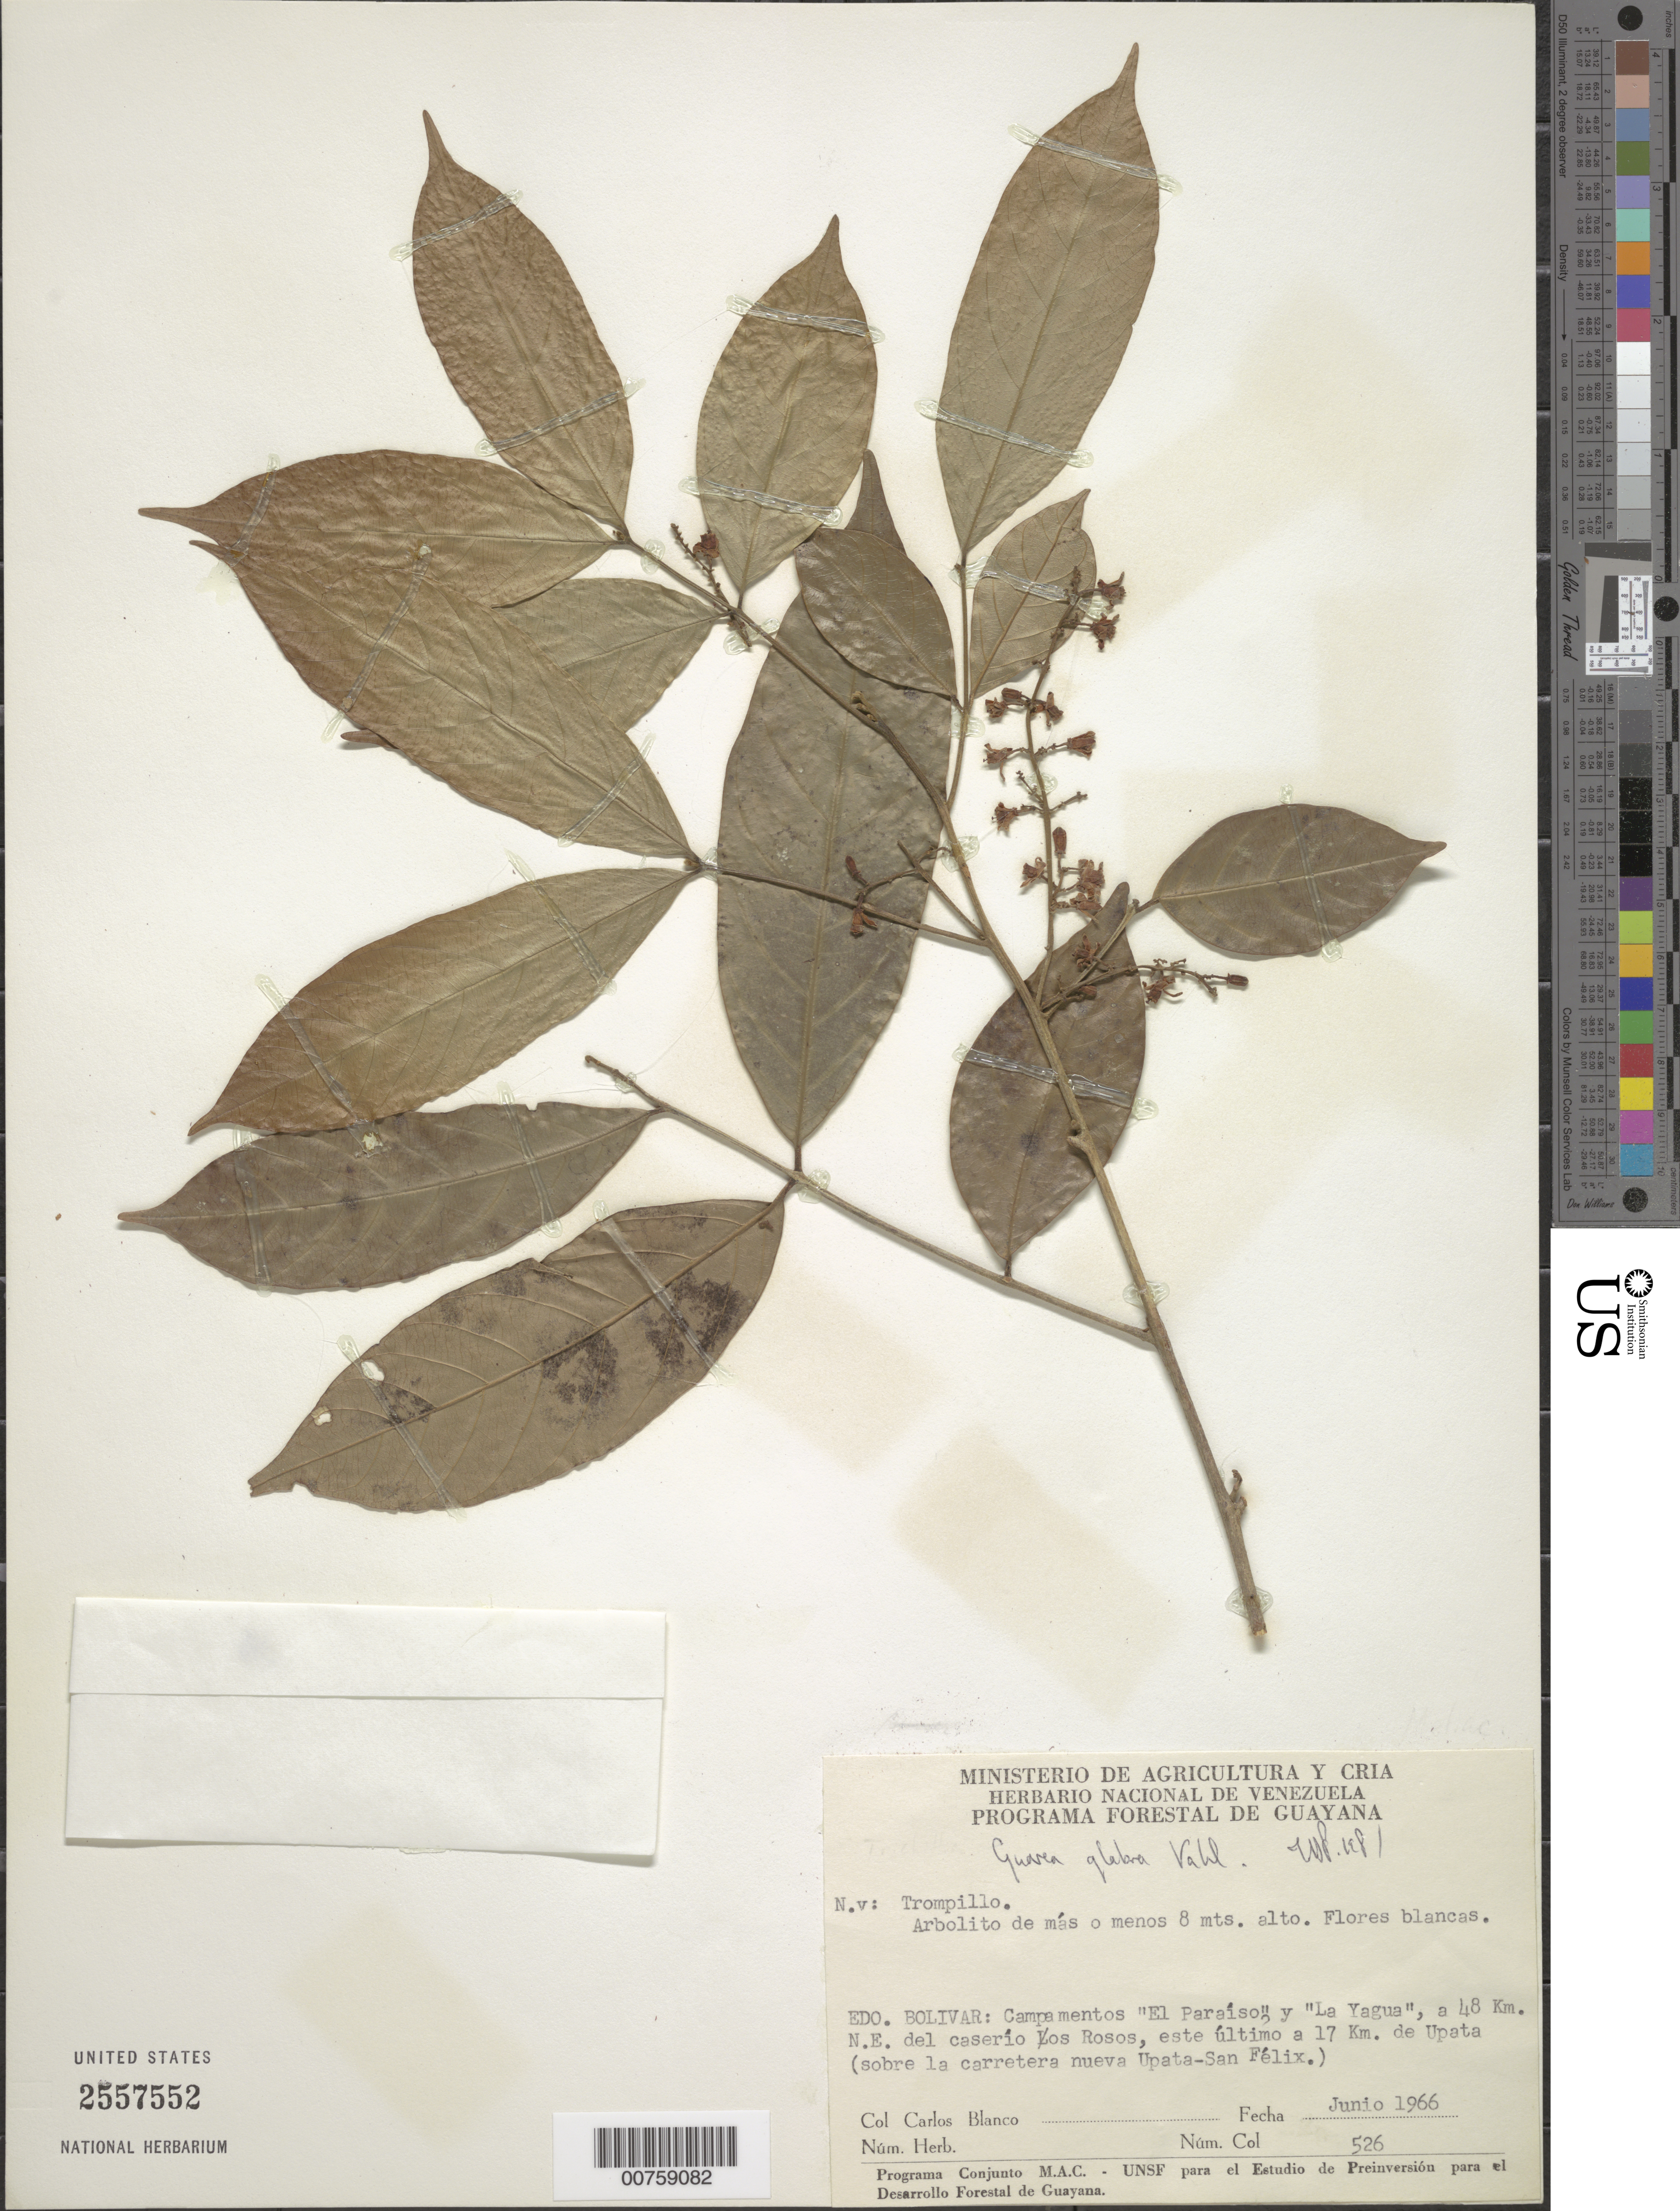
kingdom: Plantae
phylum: Tracheophyta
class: Magnoliopsida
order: Sapindales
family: Meliaceae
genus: Guarea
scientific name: Guarea glabra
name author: Vahl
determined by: Pennington, T. D., (K)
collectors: C. A. Blanco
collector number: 526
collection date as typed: Jun-66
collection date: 1966-06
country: Venezuela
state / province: Bolívar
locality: Campamentos "El Paraiso" y "La Yagua", 48 km NE del caserío Los Rosos, 17 km E de Upata (sobre la carretera neuva Upata-San Felix)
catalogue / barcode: US 2557552